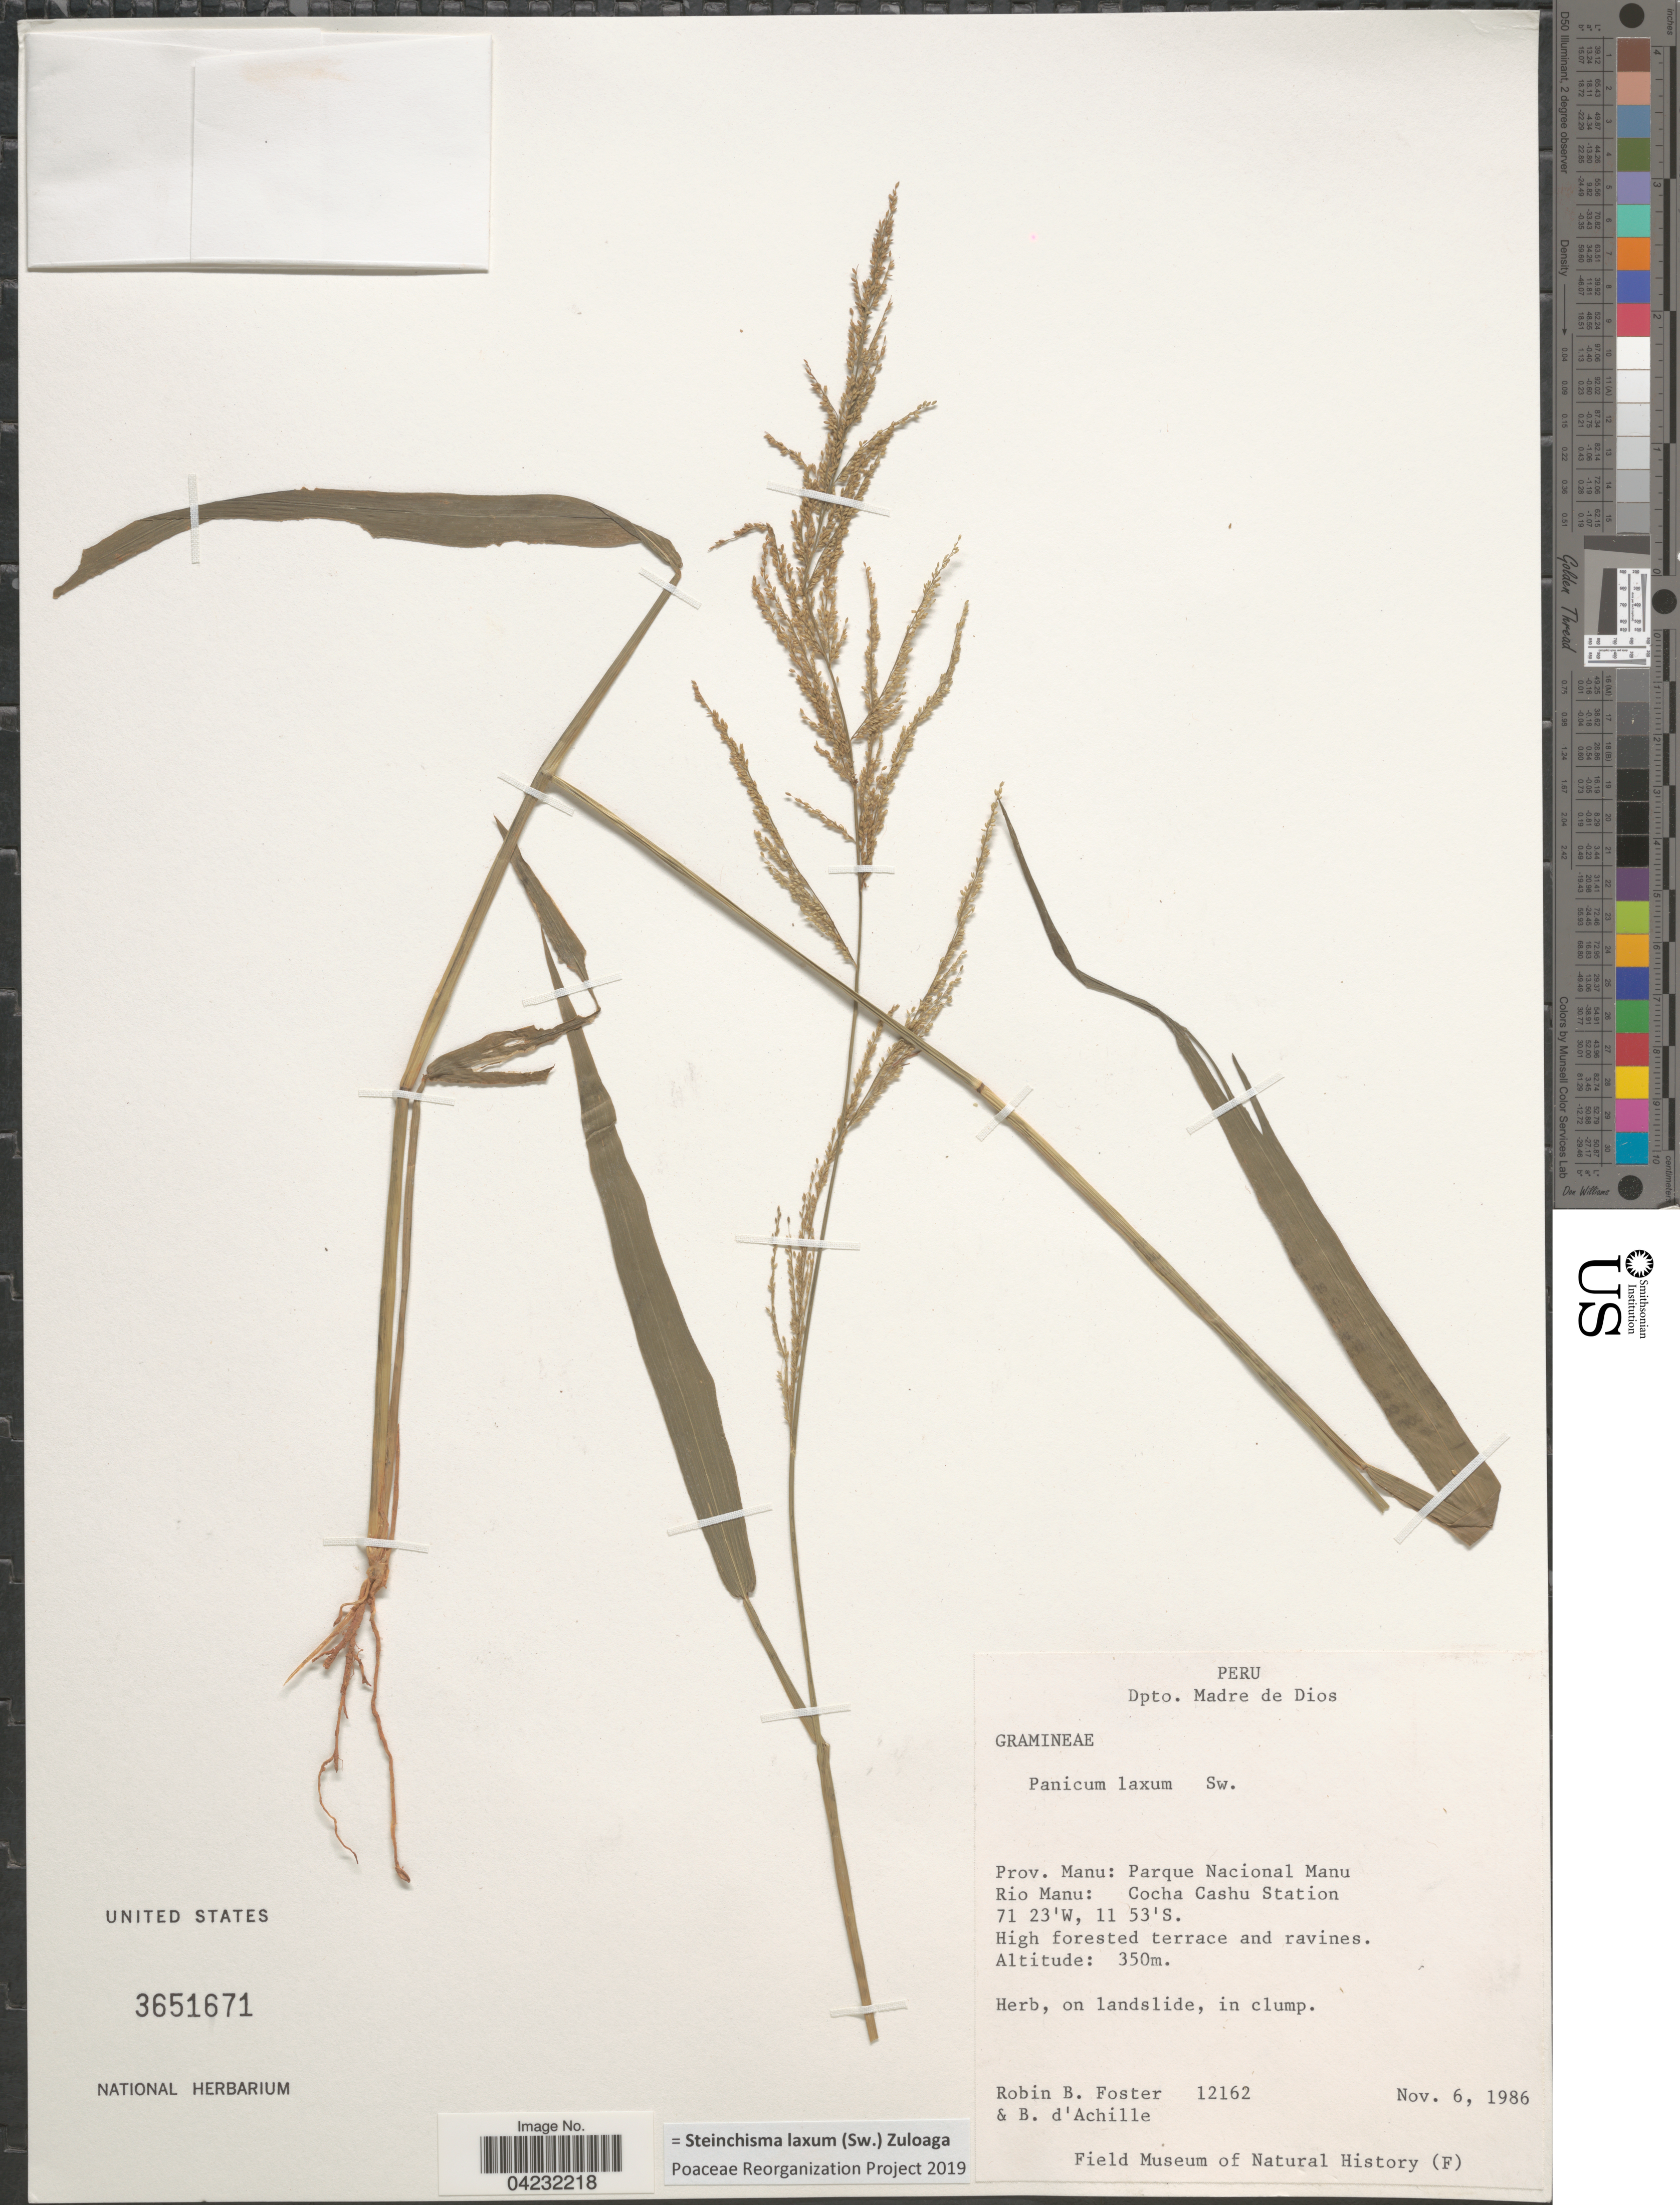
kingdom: Plantae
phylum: Tracheophyta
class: Liliopsida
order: Poales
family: Poaceae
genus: Steinchisma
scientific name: Steinchisma laxum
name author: (Sw.) Zuloaga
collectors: R. B. Foster & B. d'Achille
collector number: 12162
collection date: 1986-11-06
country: Peru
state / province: Madre de Dios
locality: Dpto. Madre de Dios. Prov. Manu: Parque Nacional Manu. Rio Manu: Cocha Cashu Station.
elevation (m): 350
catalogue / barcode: US 3651671